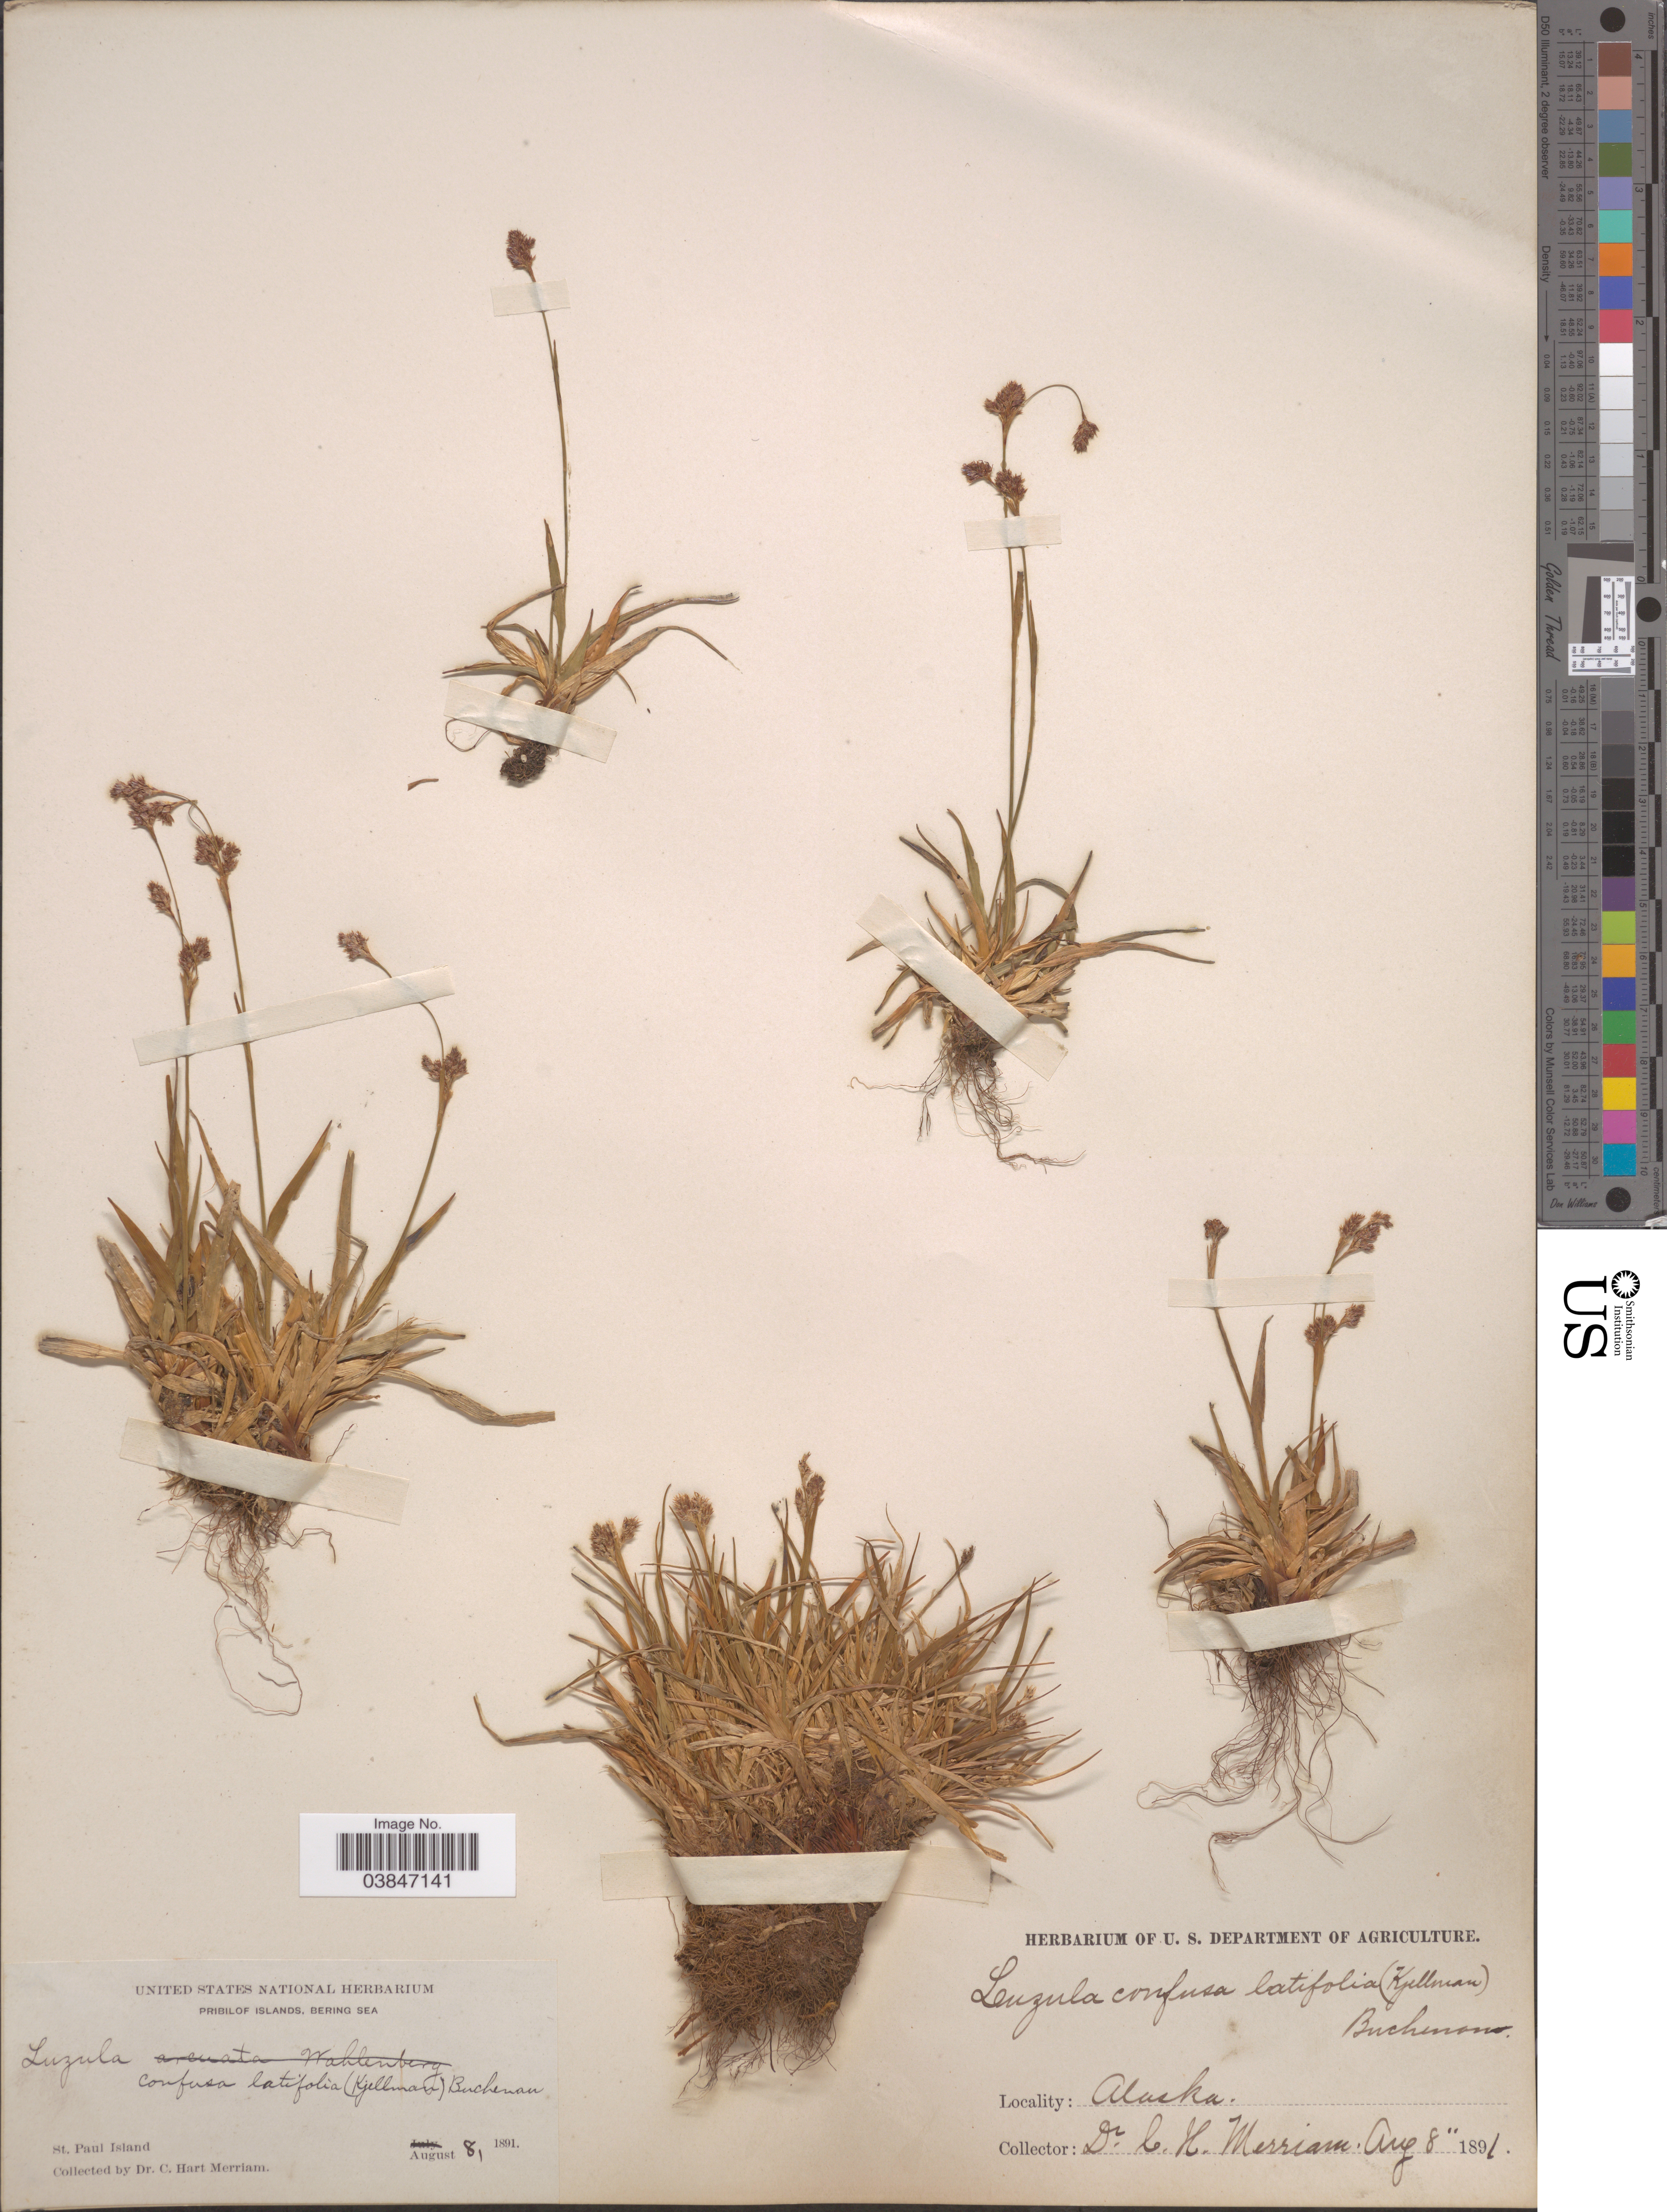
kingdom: Plantae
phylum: Tracheophyta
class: Liliopsida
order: Poales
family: Juncaceae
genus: Luzula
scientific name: Luzula tundricola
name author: (Gorodkov) V. Vassil.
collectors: C. Merriam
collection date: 1891-08-08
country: United States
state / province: Alaska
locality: Pribilof Islands, Behring Sea. St. Paul Island.